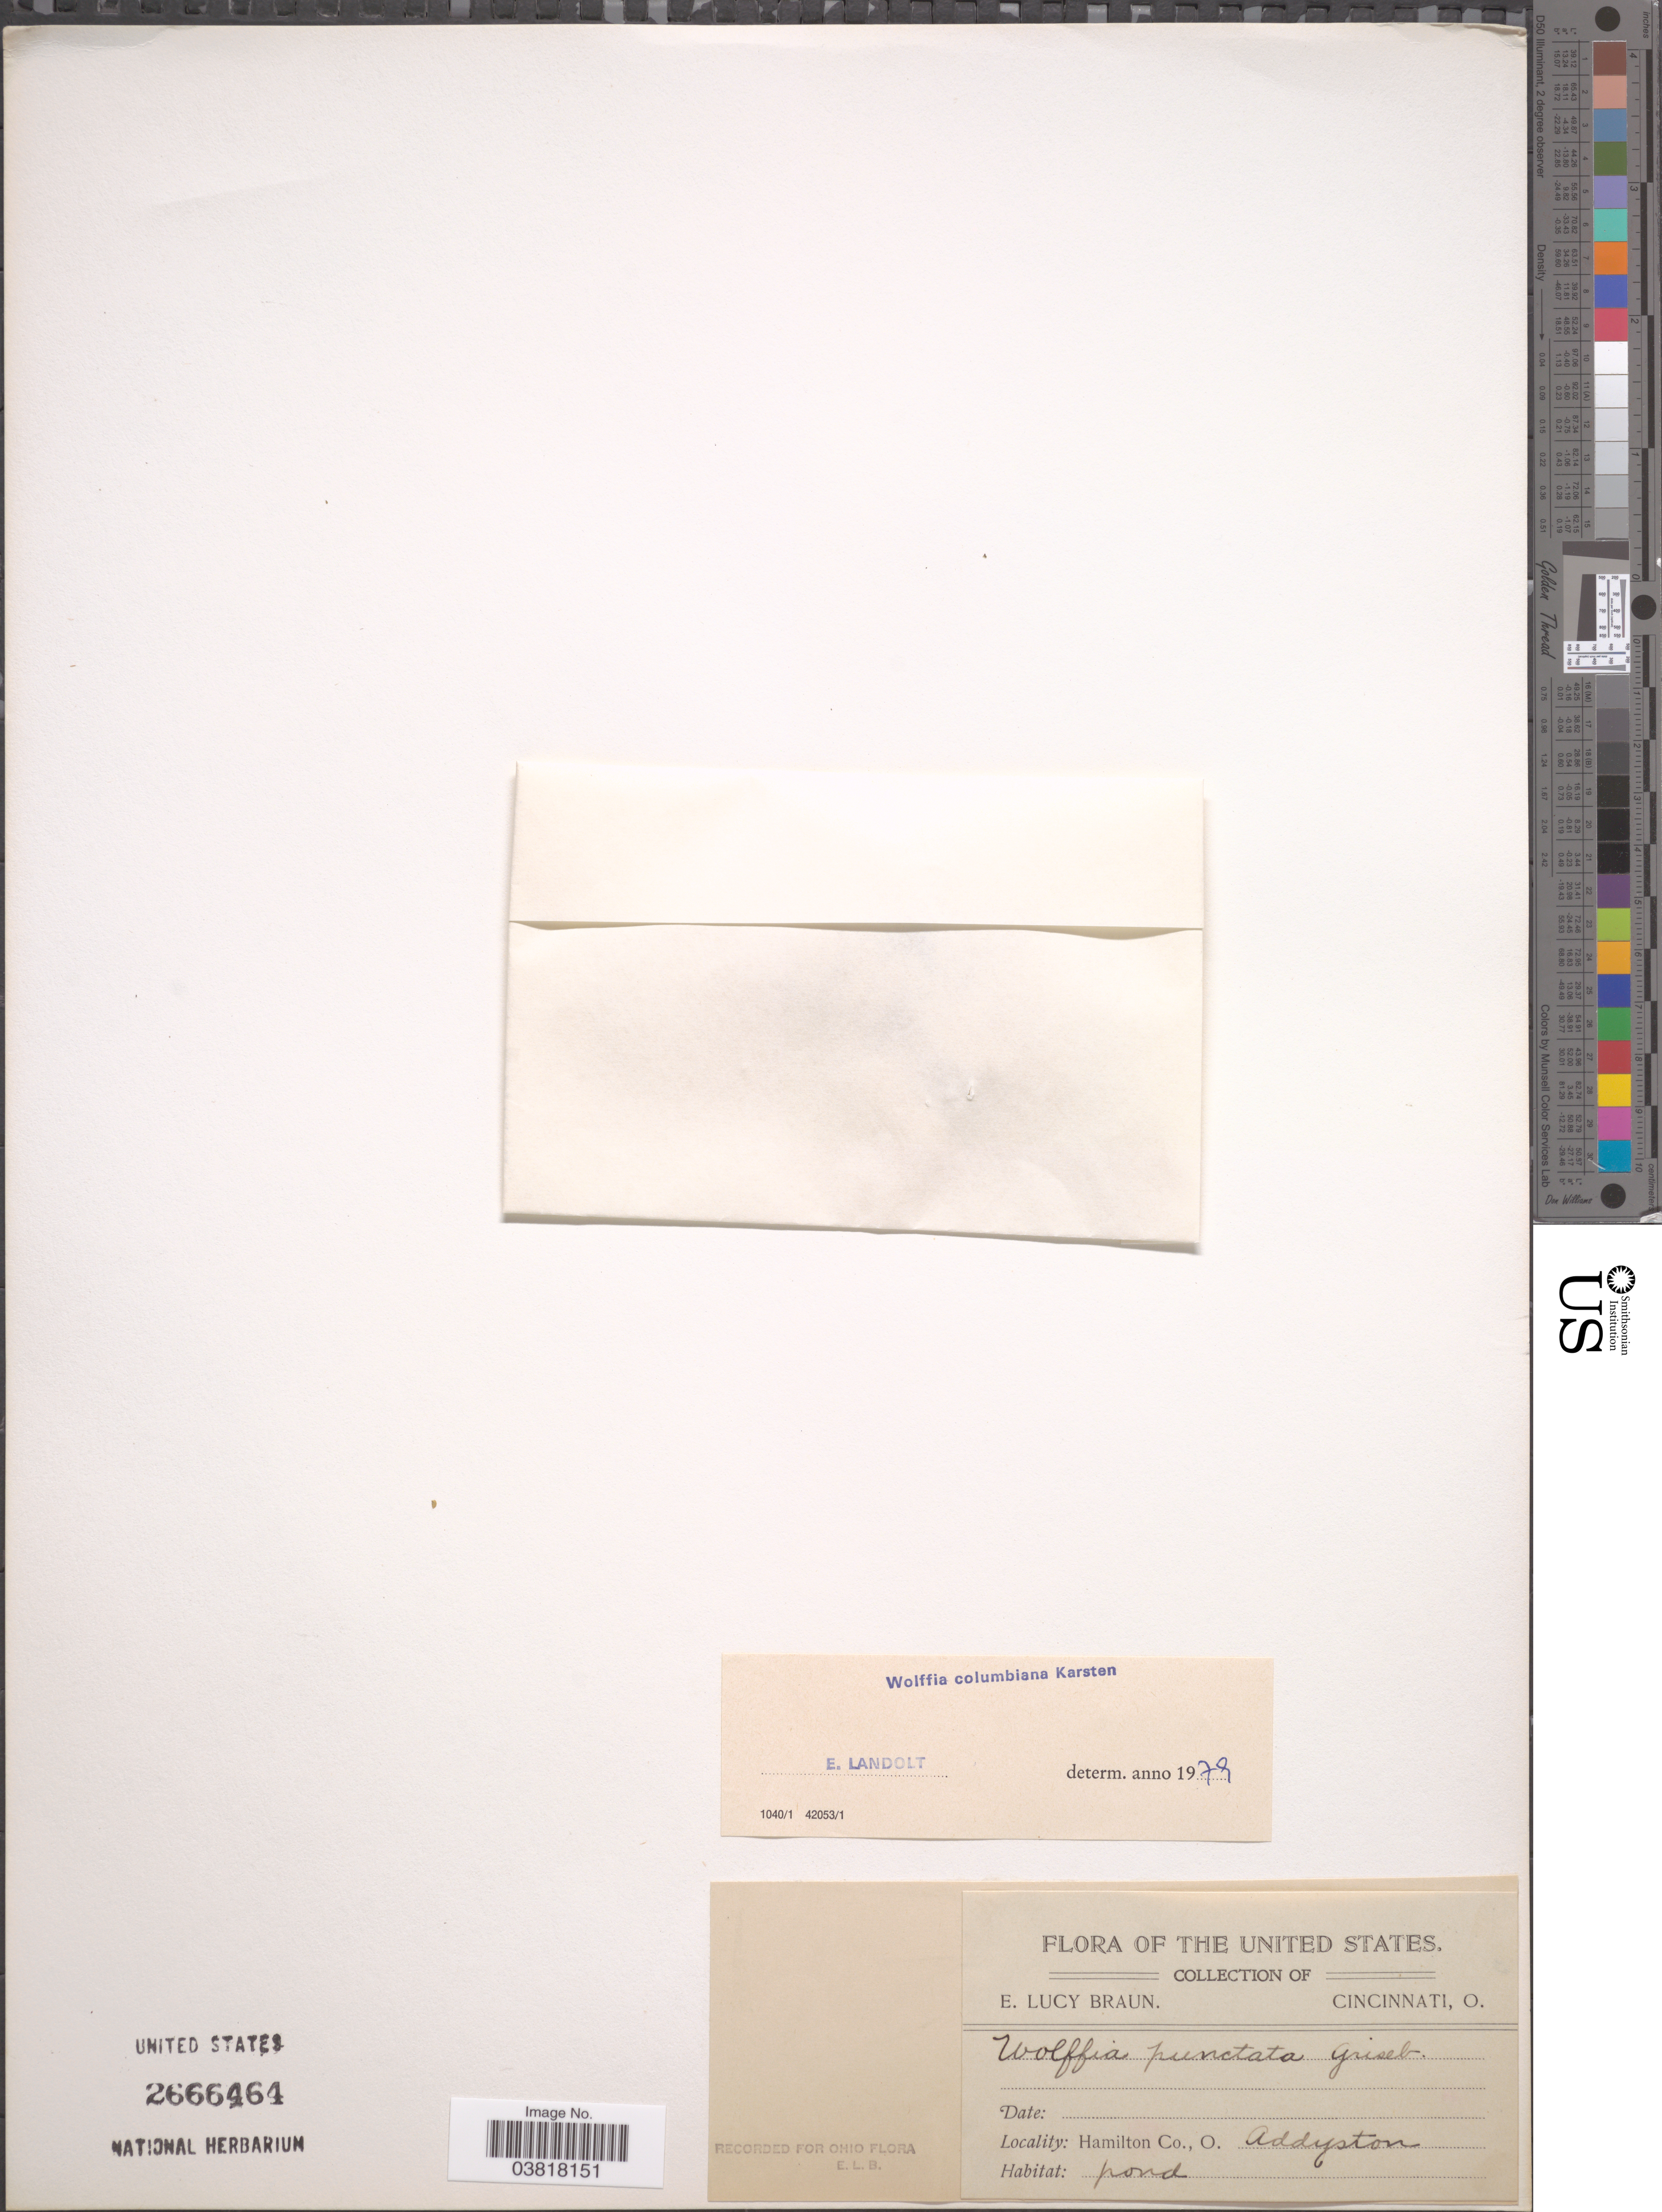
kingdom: Plantae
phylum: Tracheophyta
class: Liliopsida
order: Alismatales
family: Araceae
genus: Wolffia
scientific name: Wolffia columbiana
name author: H. Karst.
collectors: E. L. Braun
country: United States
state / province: Ohio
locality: Hamilton Co., Addyston.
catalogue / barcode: US 2666464